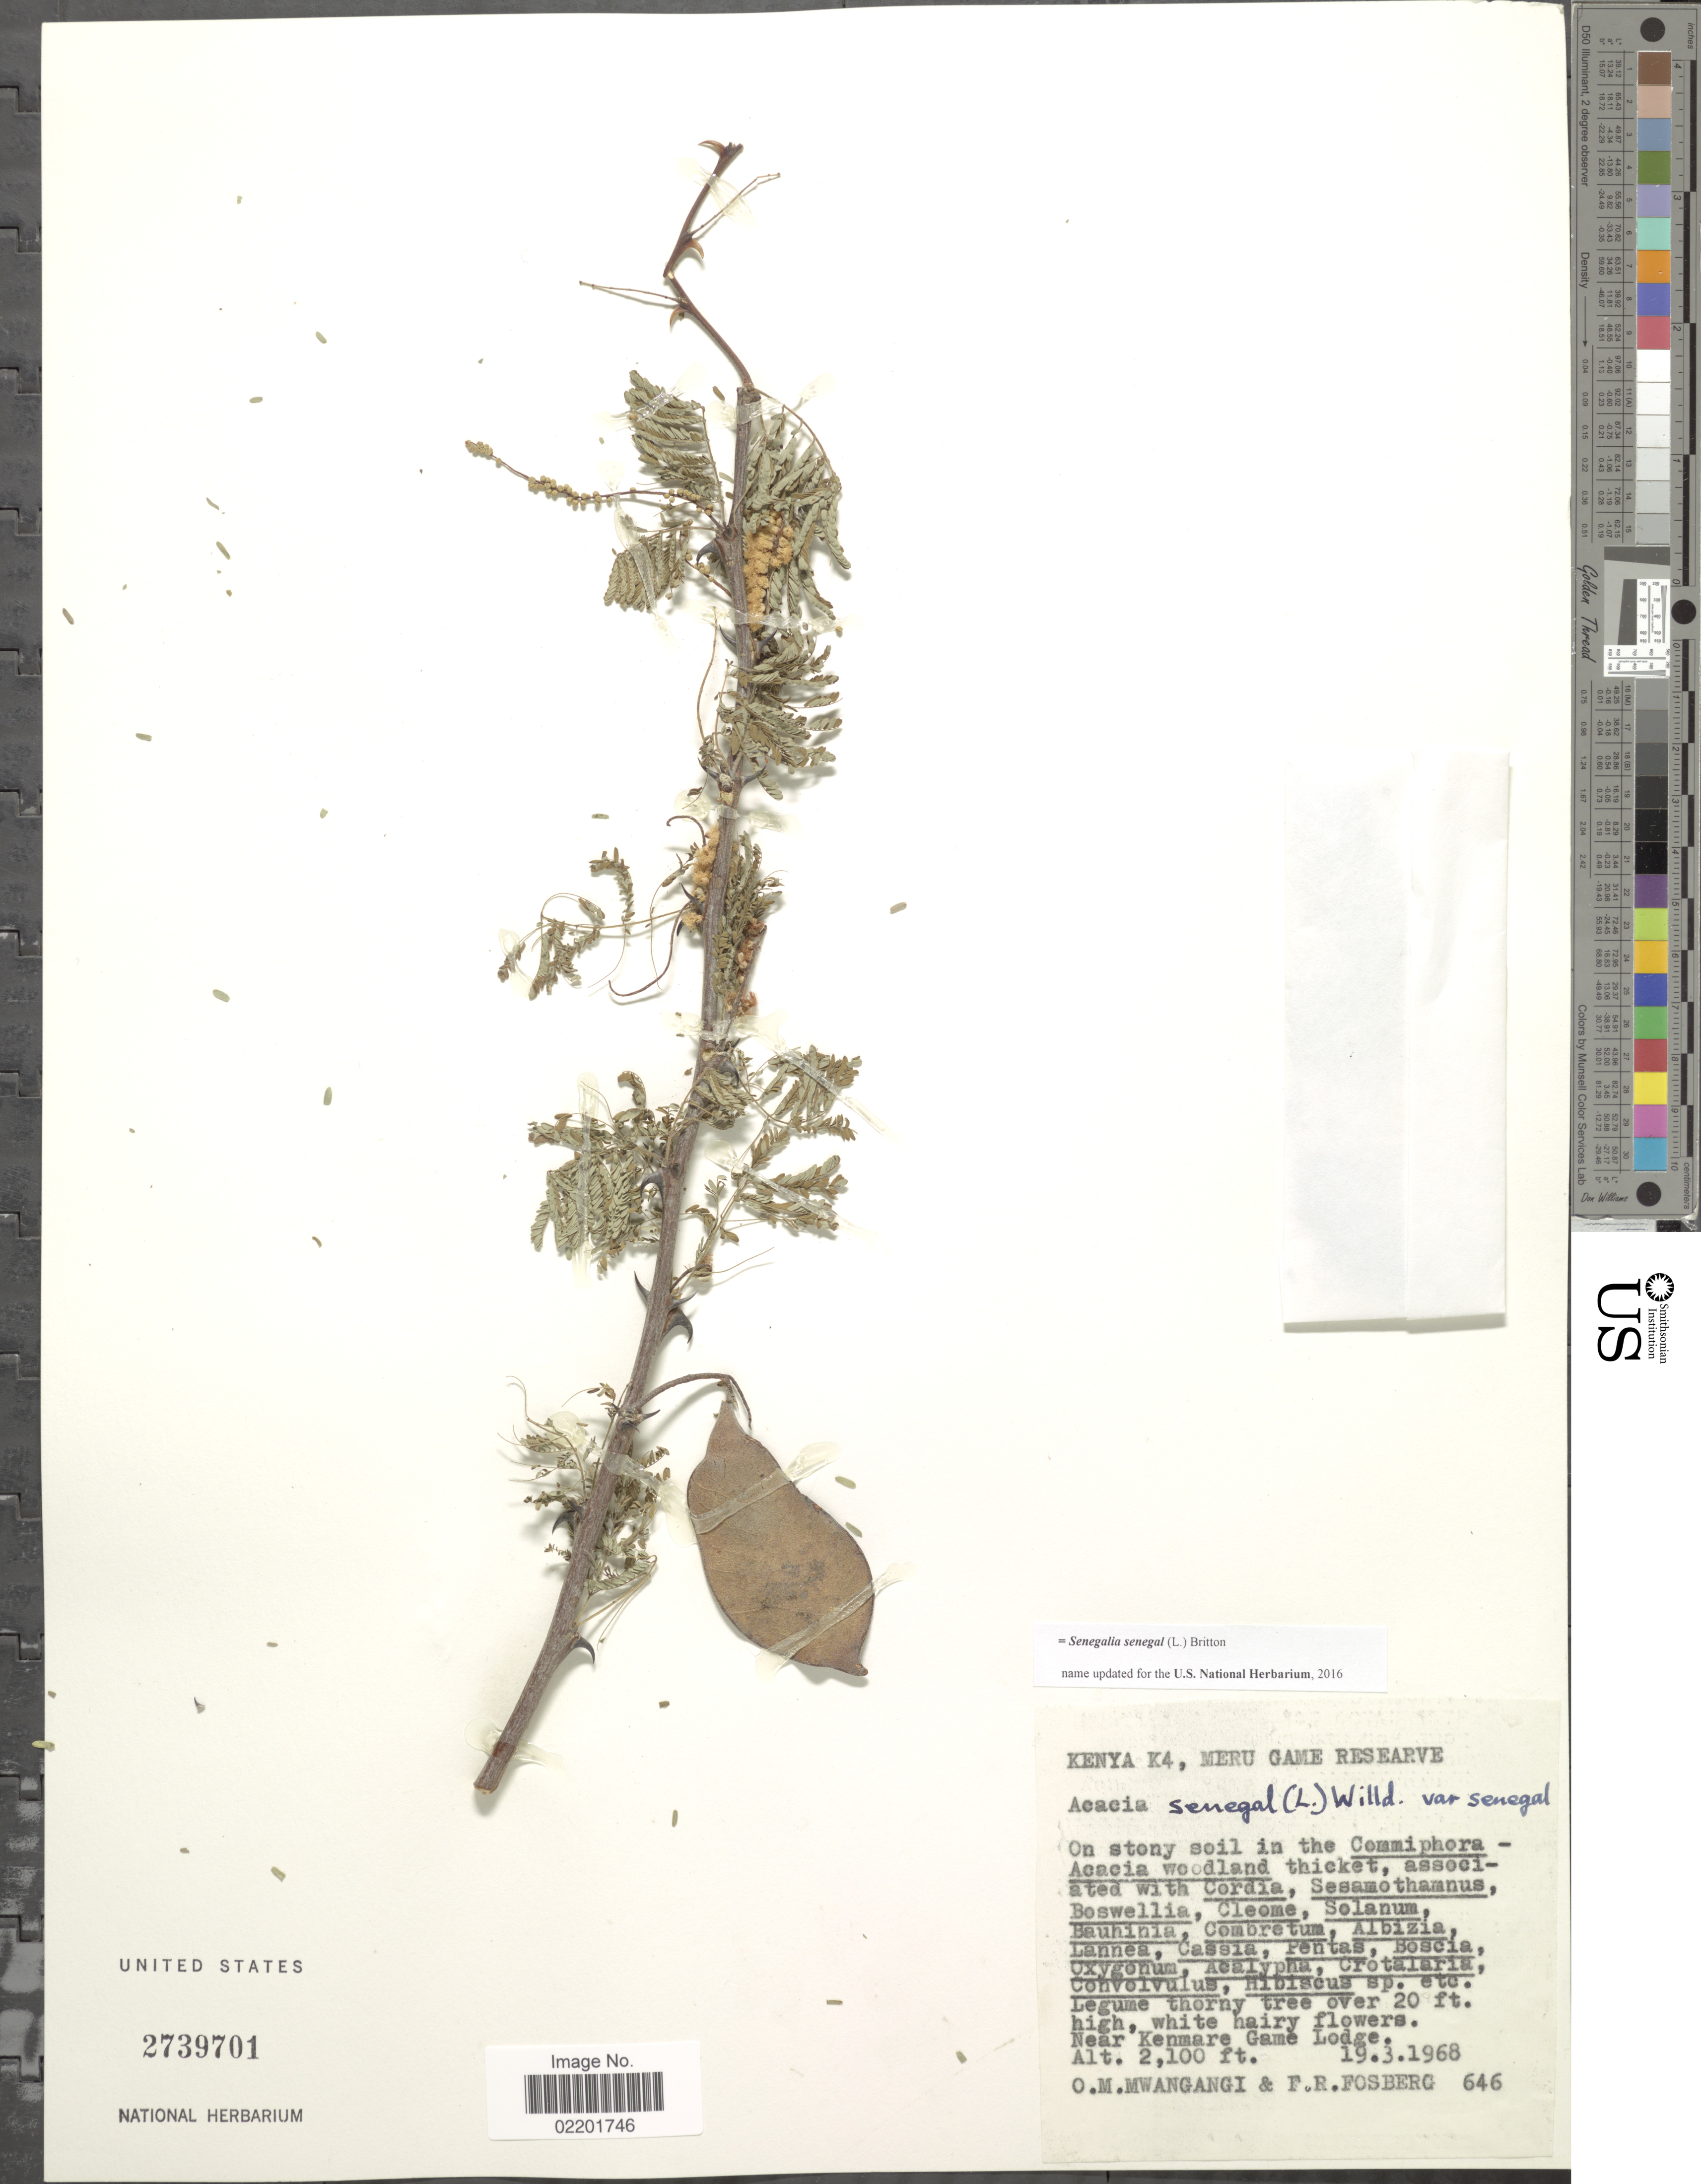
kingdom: Plantae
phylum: Tracheophyta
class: Magnoliopsida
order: Fabales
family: Fabaceae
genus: Senegalia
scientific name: Senegalia senegal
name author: (L.) Britton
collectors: O. M. Mwangangi & F. R. Fosberg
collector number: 646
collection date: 1968-03-19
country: Kenya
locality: Kenya K4, Meru Game Researve, near Kenmare Game Lodge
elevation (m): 640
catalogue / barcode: US 2739701